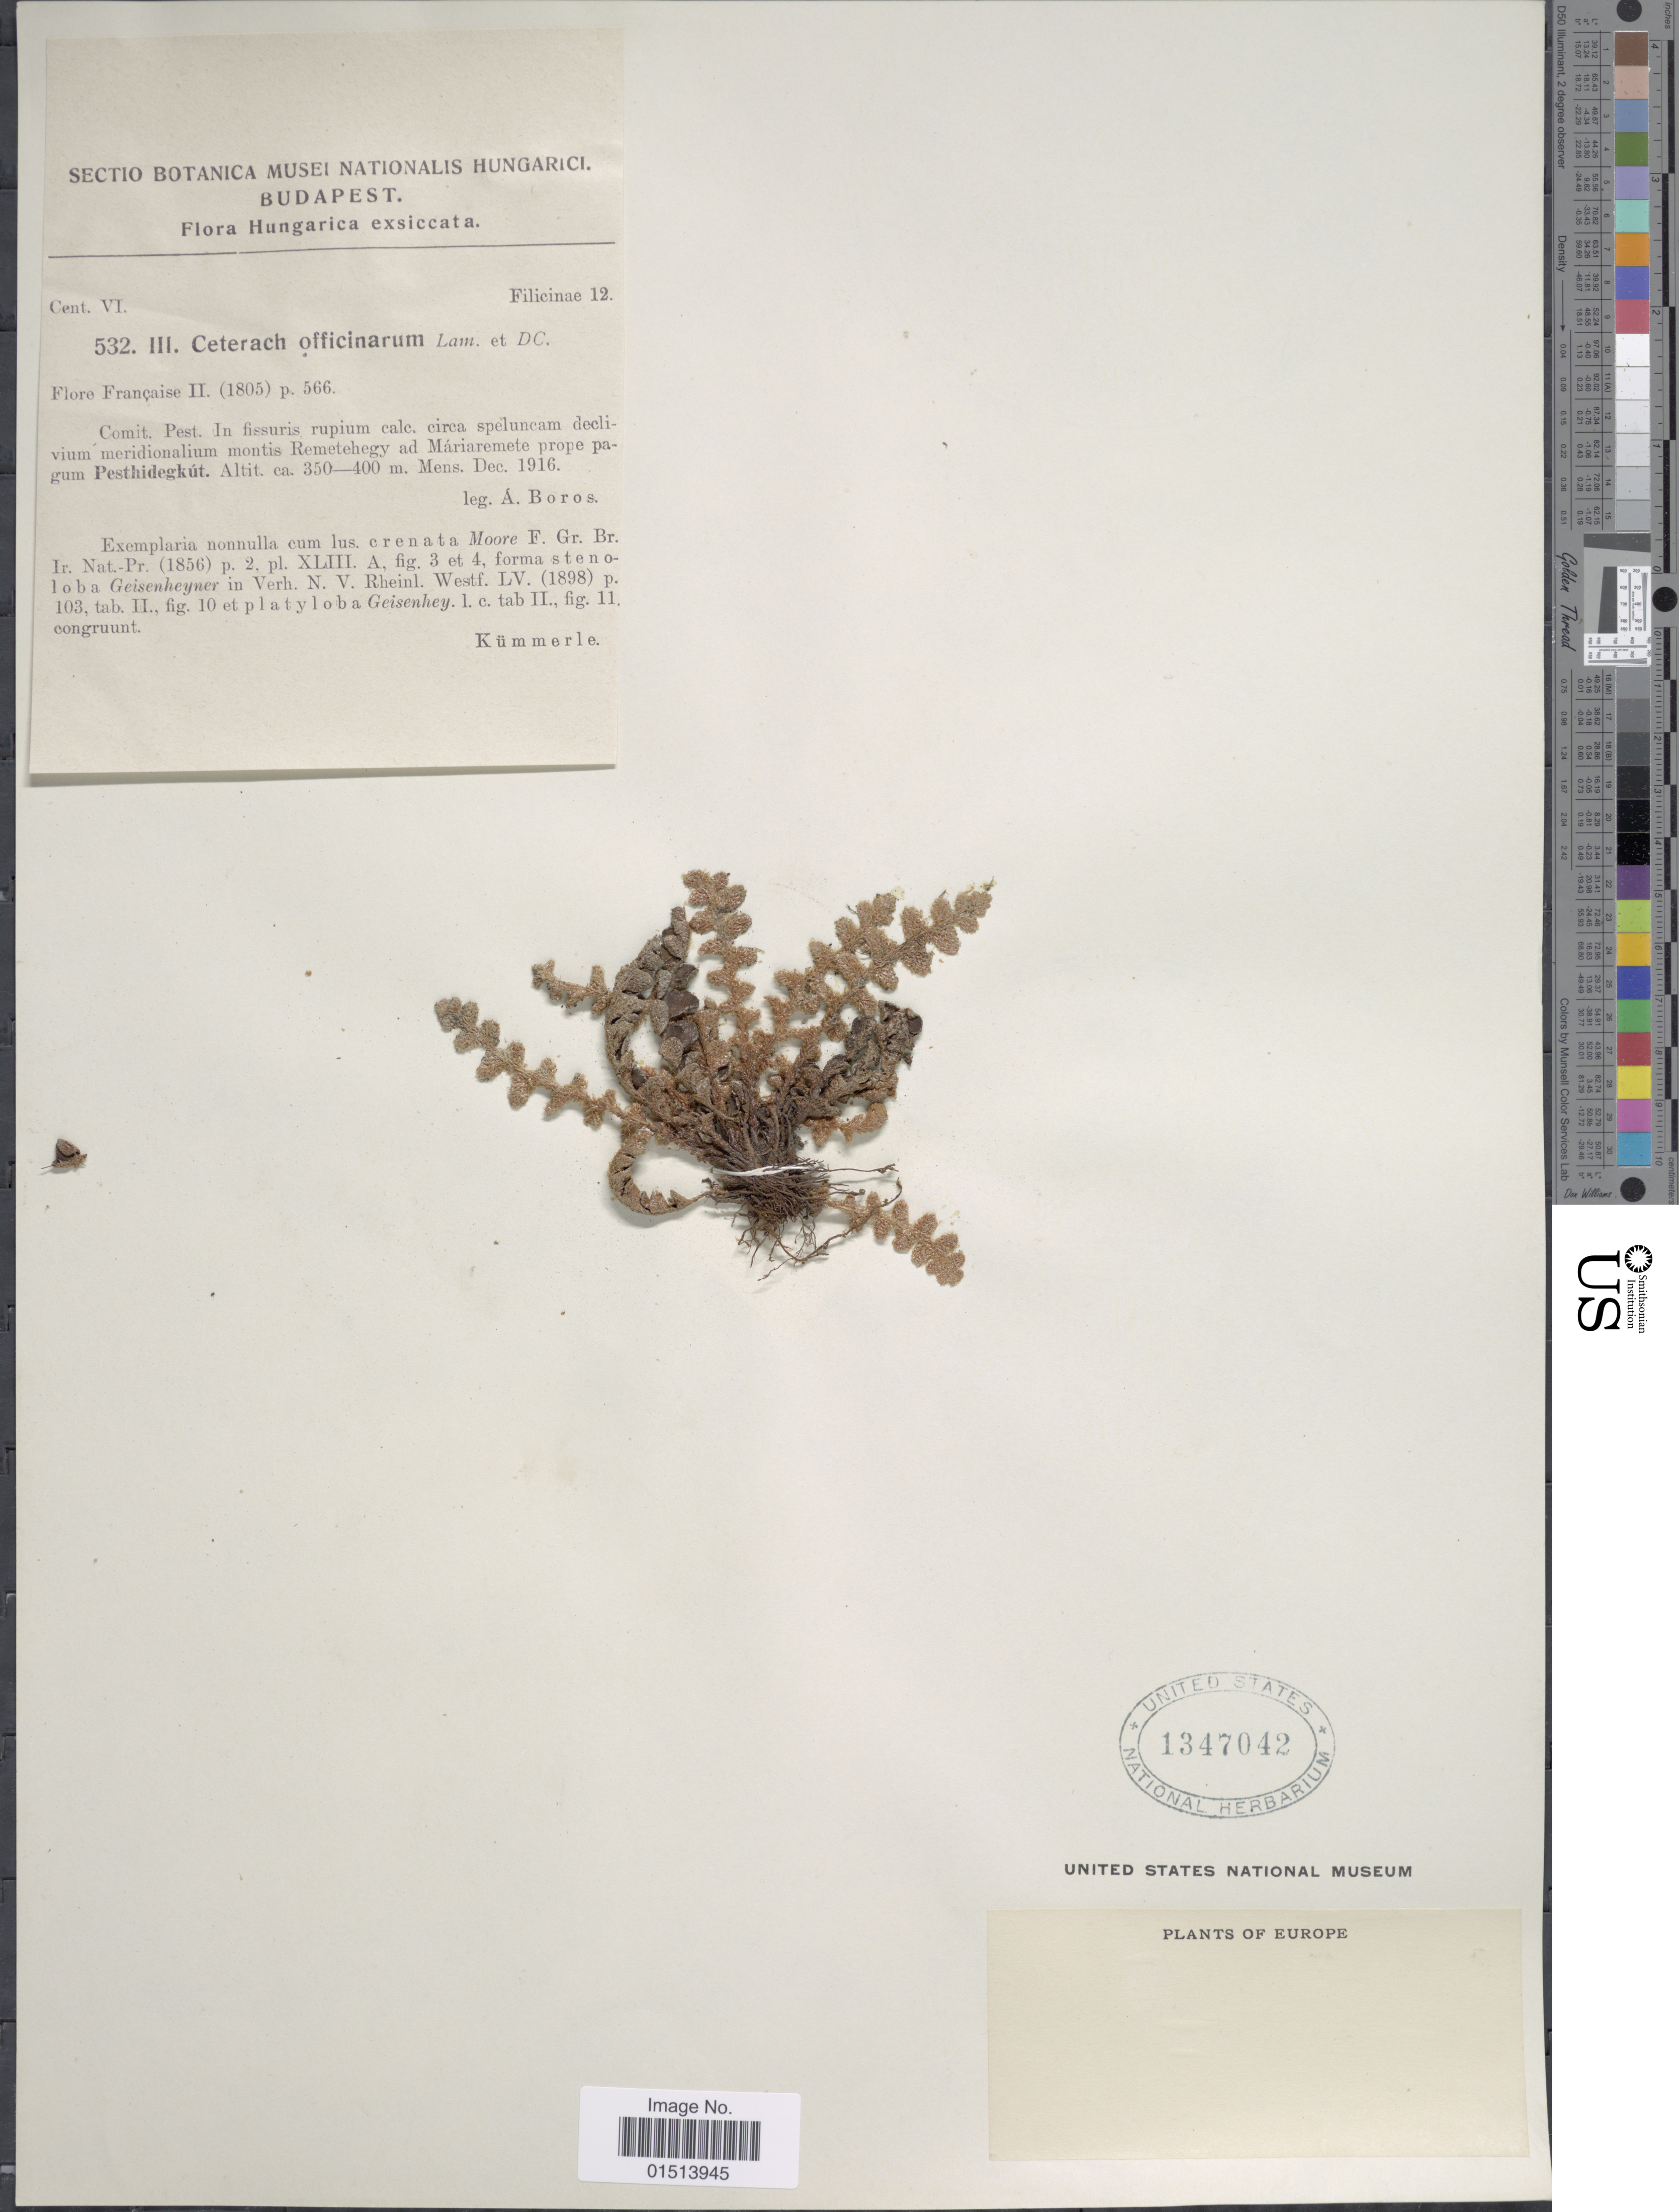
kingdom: Plantae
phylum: Tracheophyta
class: Polypodiopsida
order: Polypodiales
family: Aspleniaceae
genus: Asplenium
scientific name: Asplenium officinarum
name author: DC.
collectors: Á. Boros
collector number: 532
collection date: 1916-12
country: Hungary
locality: Hungarica, in fissuris rupium calc. circa speluncam declivium meridionalium montes Remetehegy ad Mariaremete prope pagrum Pesthidegkut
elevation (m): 350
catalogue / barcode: US 1347042